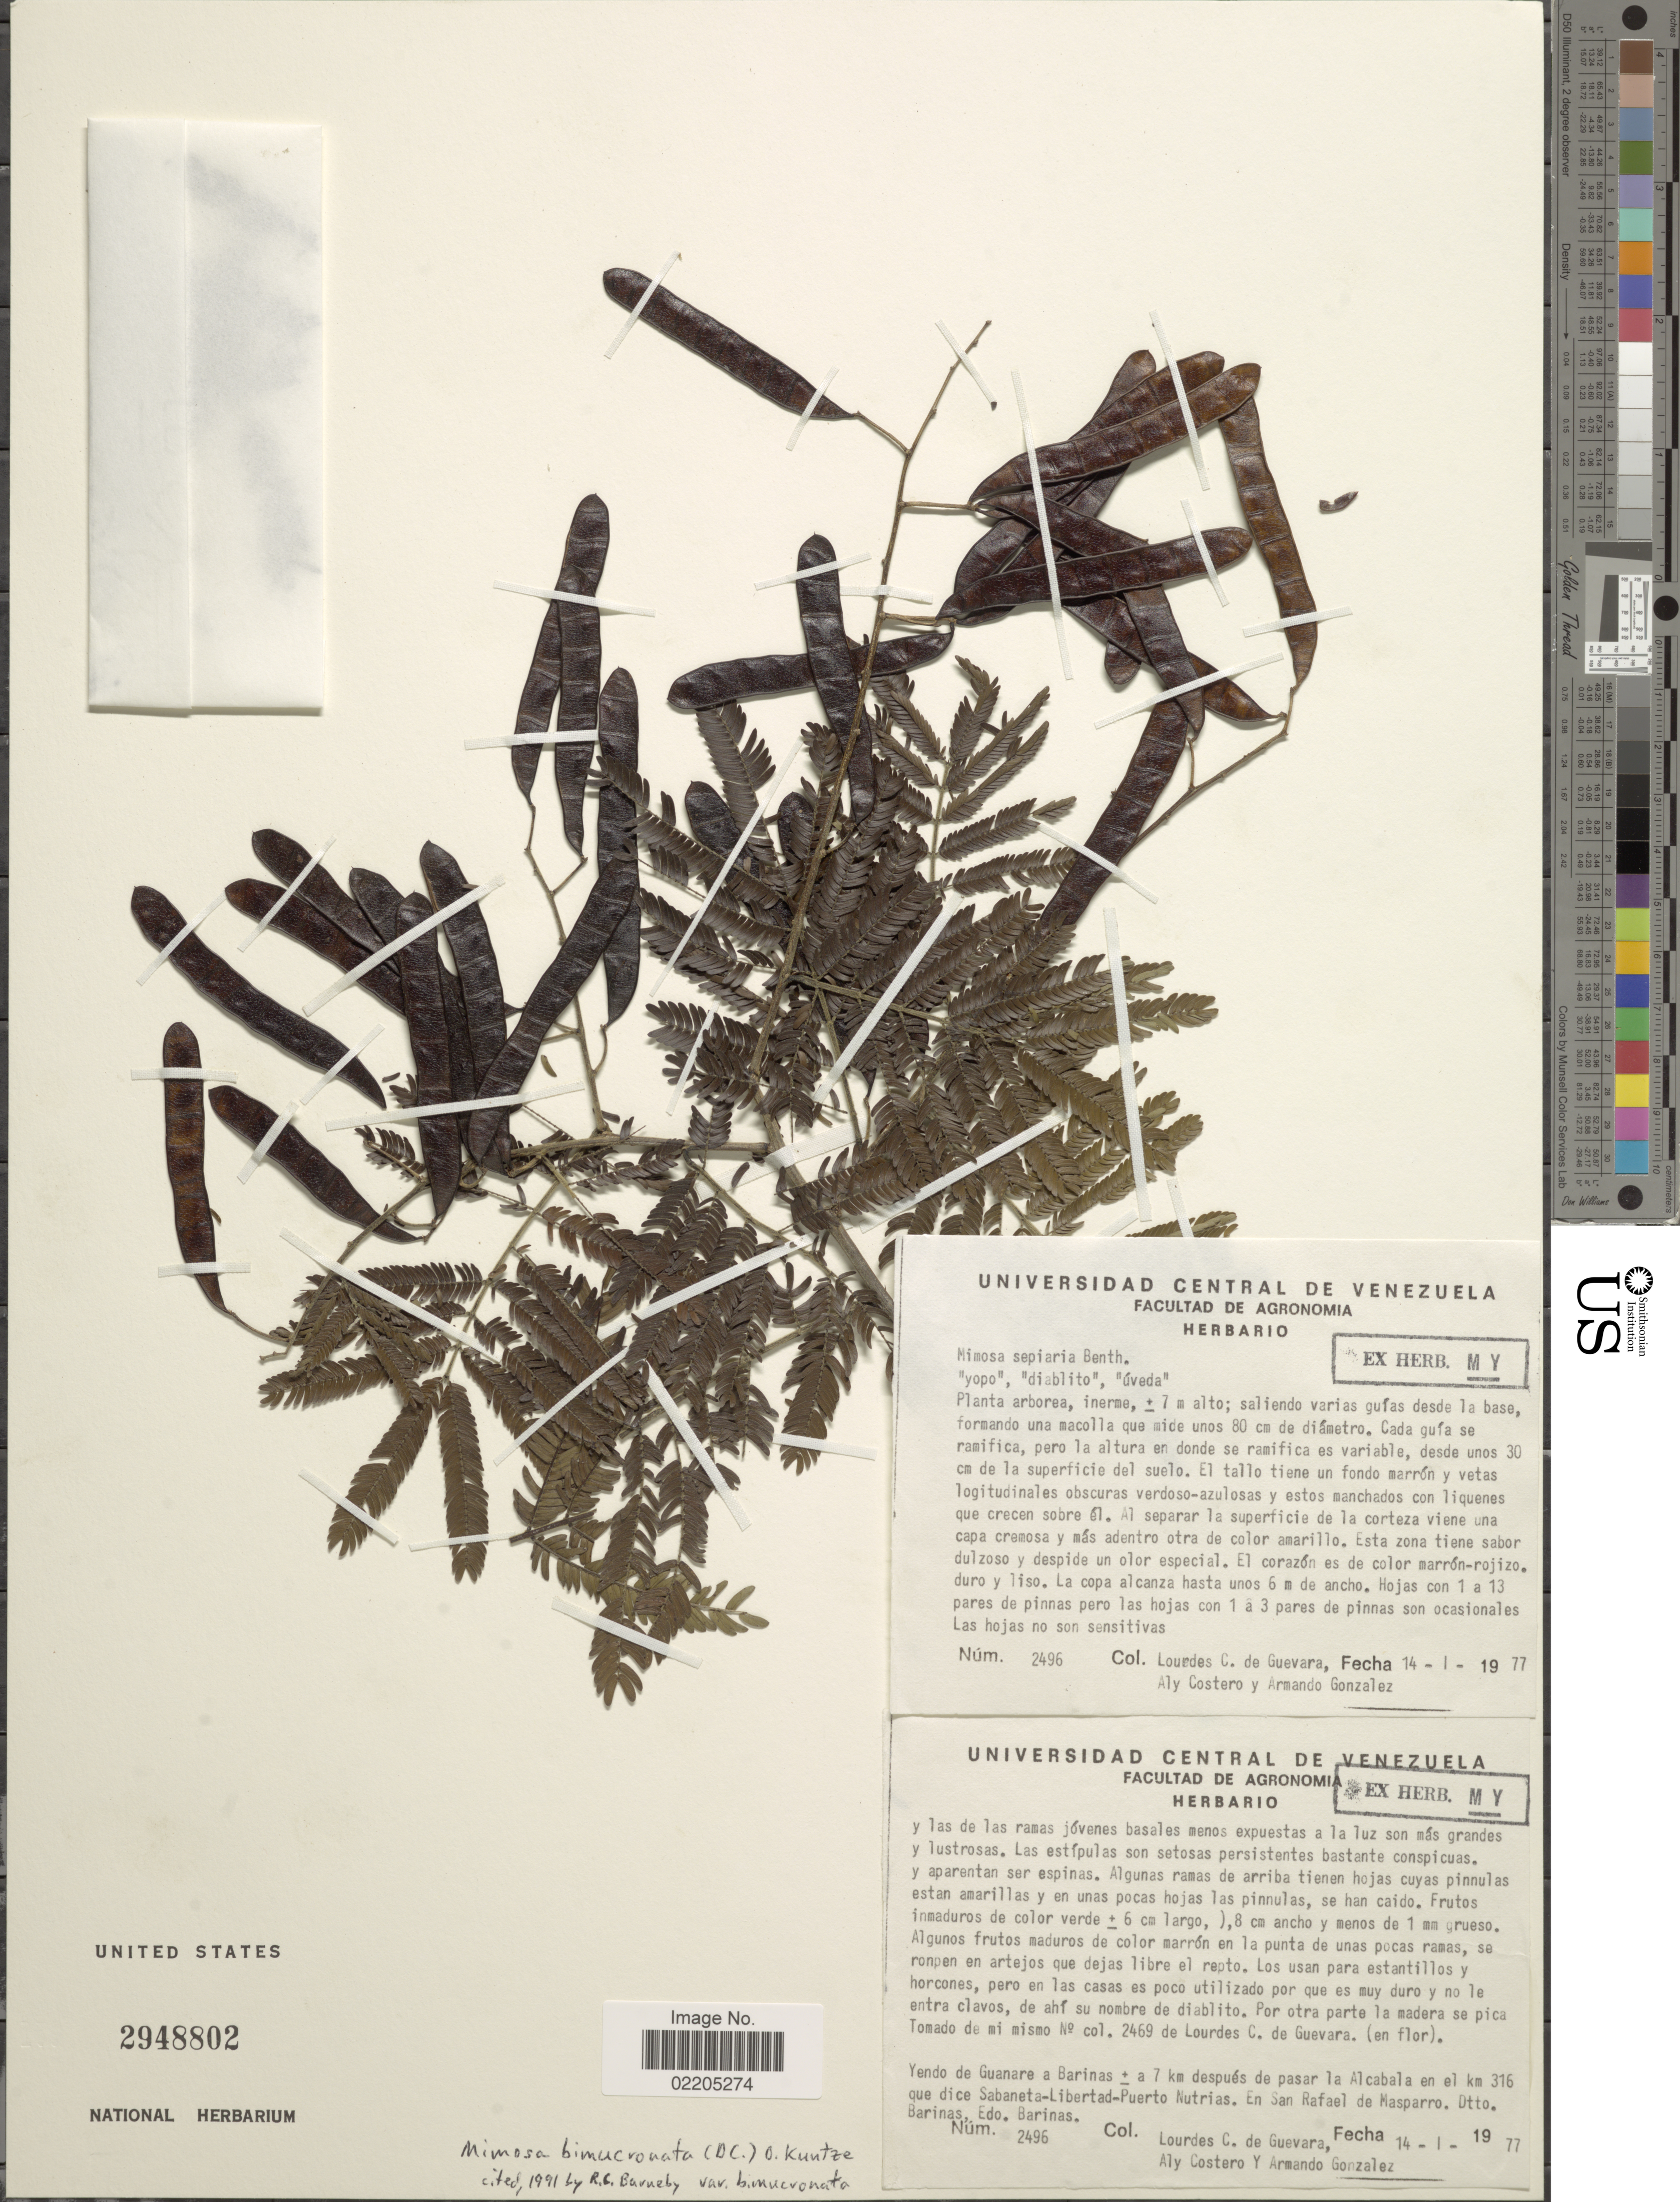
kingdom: Plantae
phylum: Tracheophyta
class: Magnoliopsida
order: Fabales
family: Fabaceae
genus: Mimosa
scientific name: Mimosa bimucronata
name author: (DC.) Kuntze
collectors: L. De Guevara, A. Costero & A. C. González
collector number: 2496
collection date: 1977-01-14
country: Venezuela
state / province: Barinas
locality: Yendo de Guanare ca a 7 km despues de pasar la Alcabala en el km 316 que dice Sabaneta-Libertad-Puerto Nutrias, en San Rafael de Masparro, Dtto. Barinas.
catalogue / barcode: US 2948802